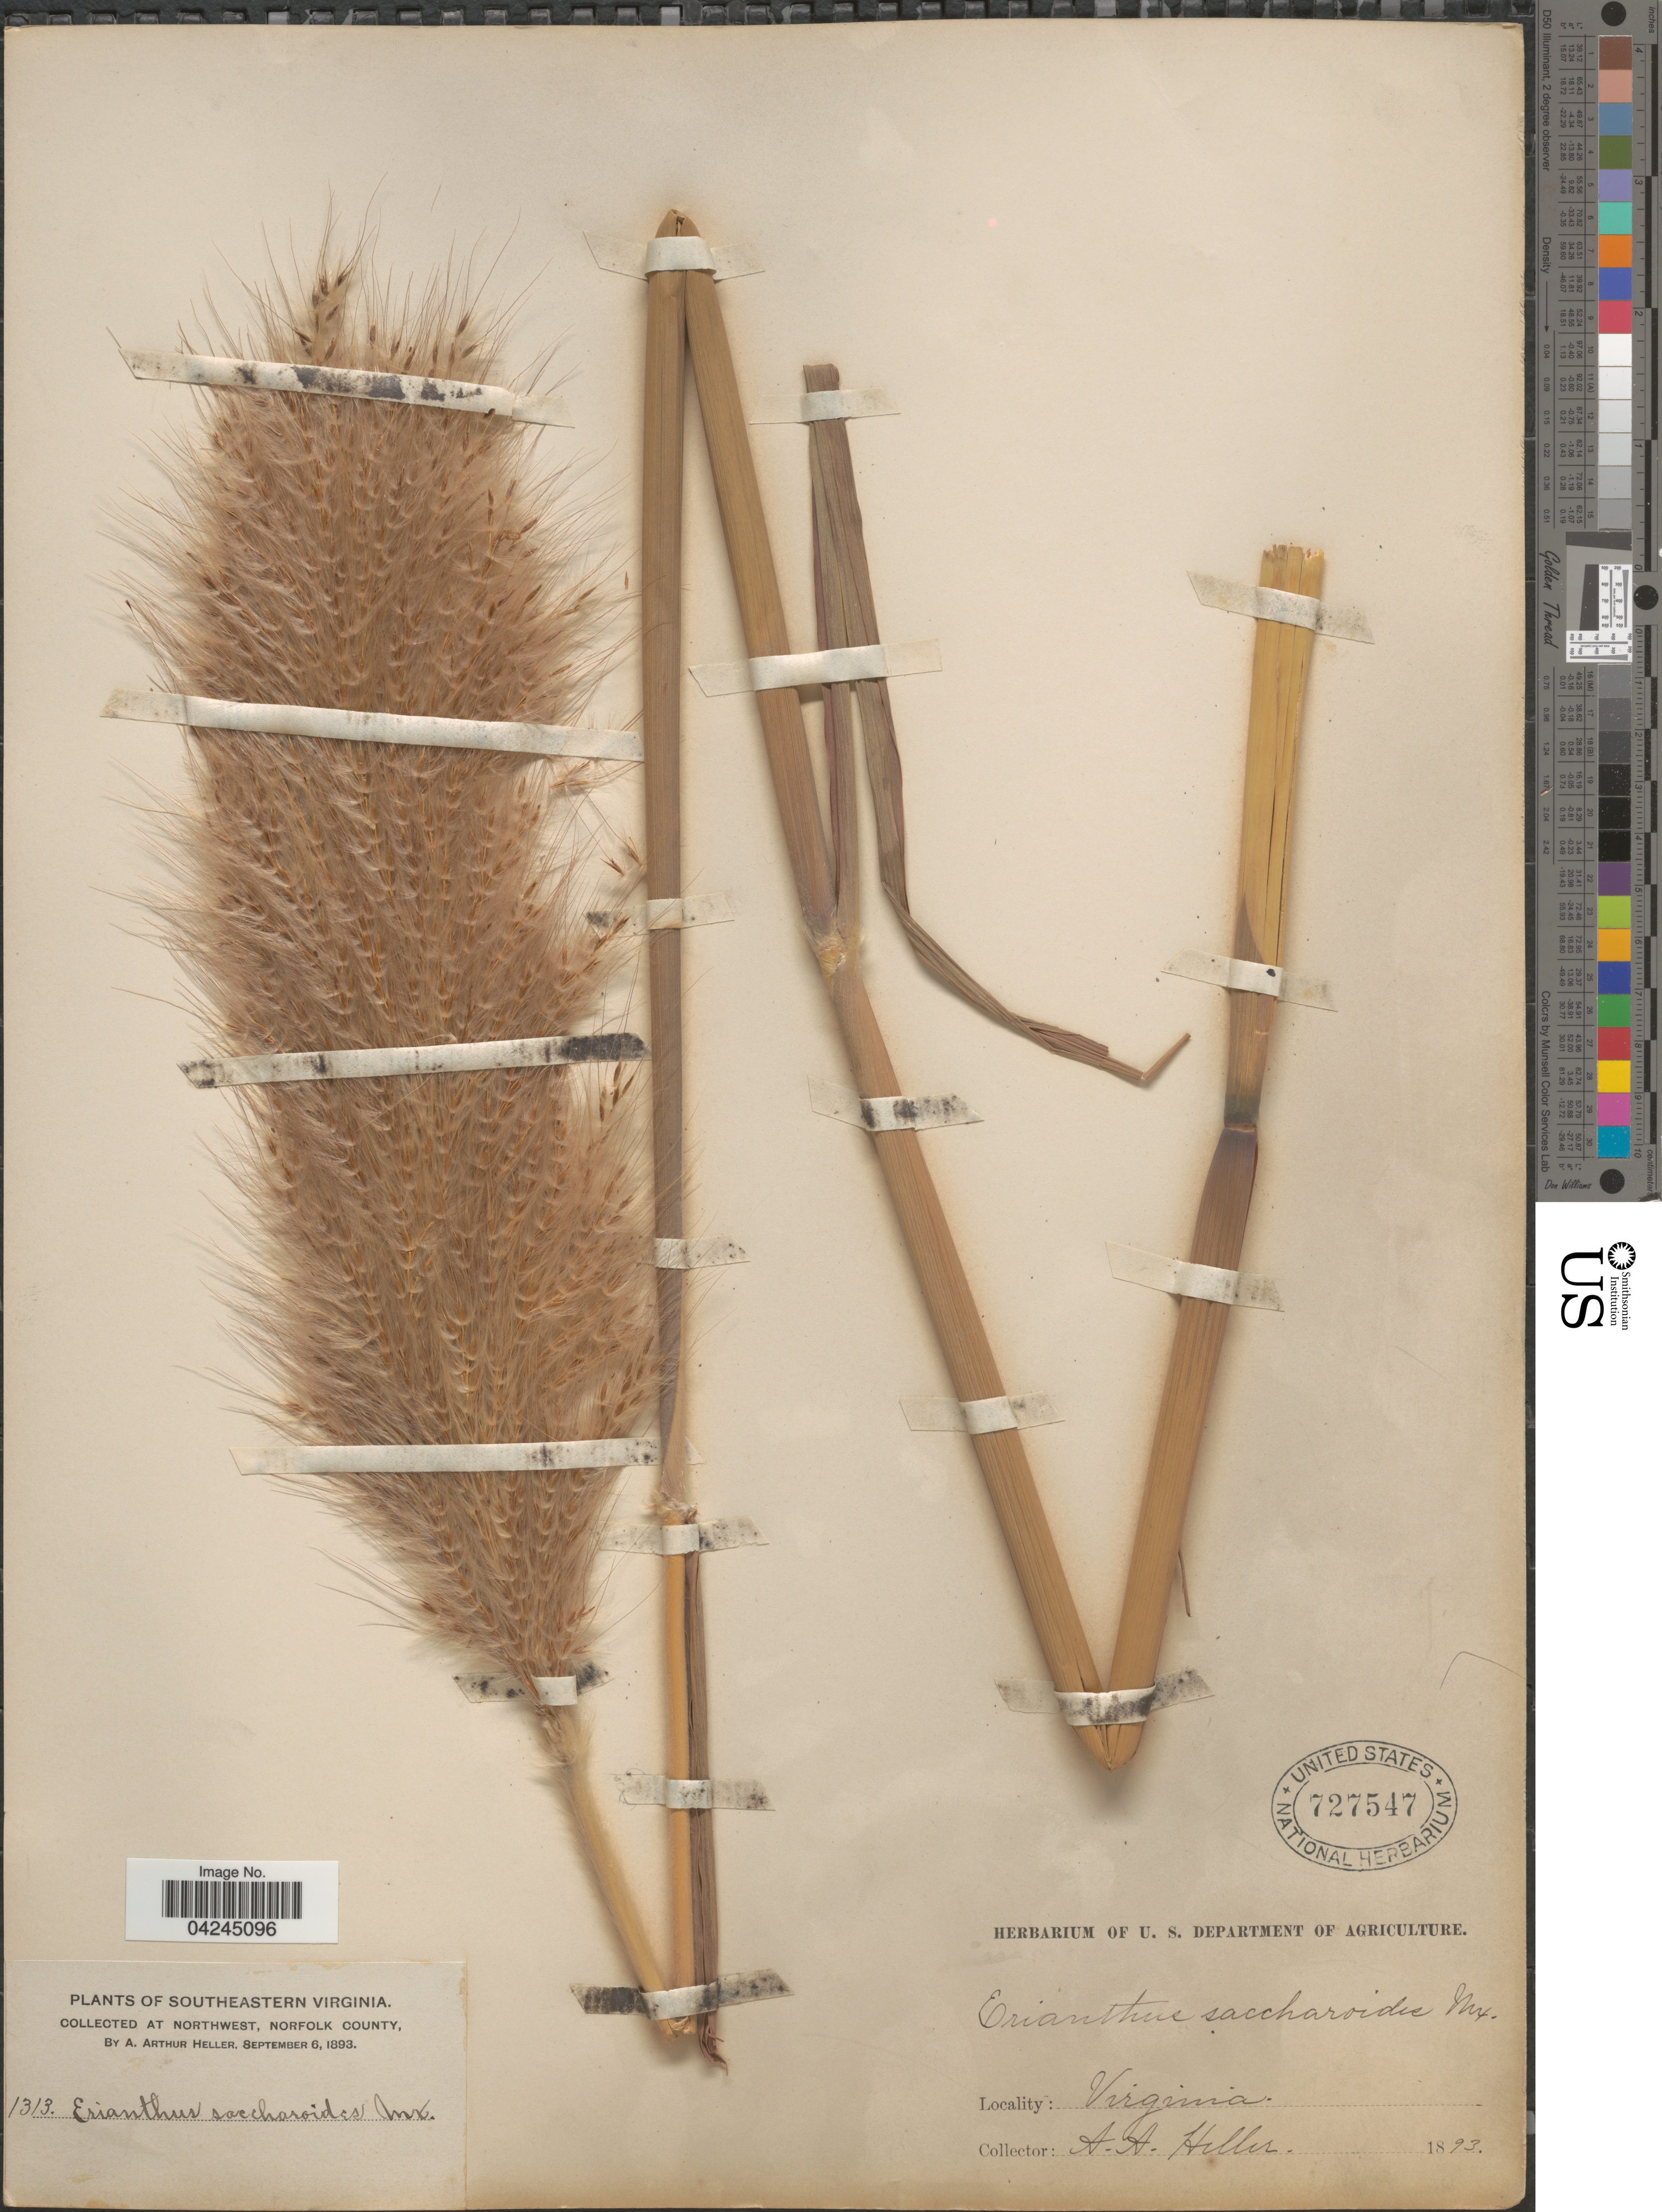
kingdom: Plantae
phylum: Tracheophyta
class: Liliopsida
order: Poales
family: Poaceae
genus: Erianthus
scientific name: Erianthus giganteus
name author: (Walter) P. Beauv.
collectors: A. A. Heller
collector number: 1313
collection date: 1893-09-06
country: United States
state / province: Virginia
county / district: City of Norfolk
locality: Southeastern Virginia. At northwest, Norfolk County.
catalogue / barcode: US 727547